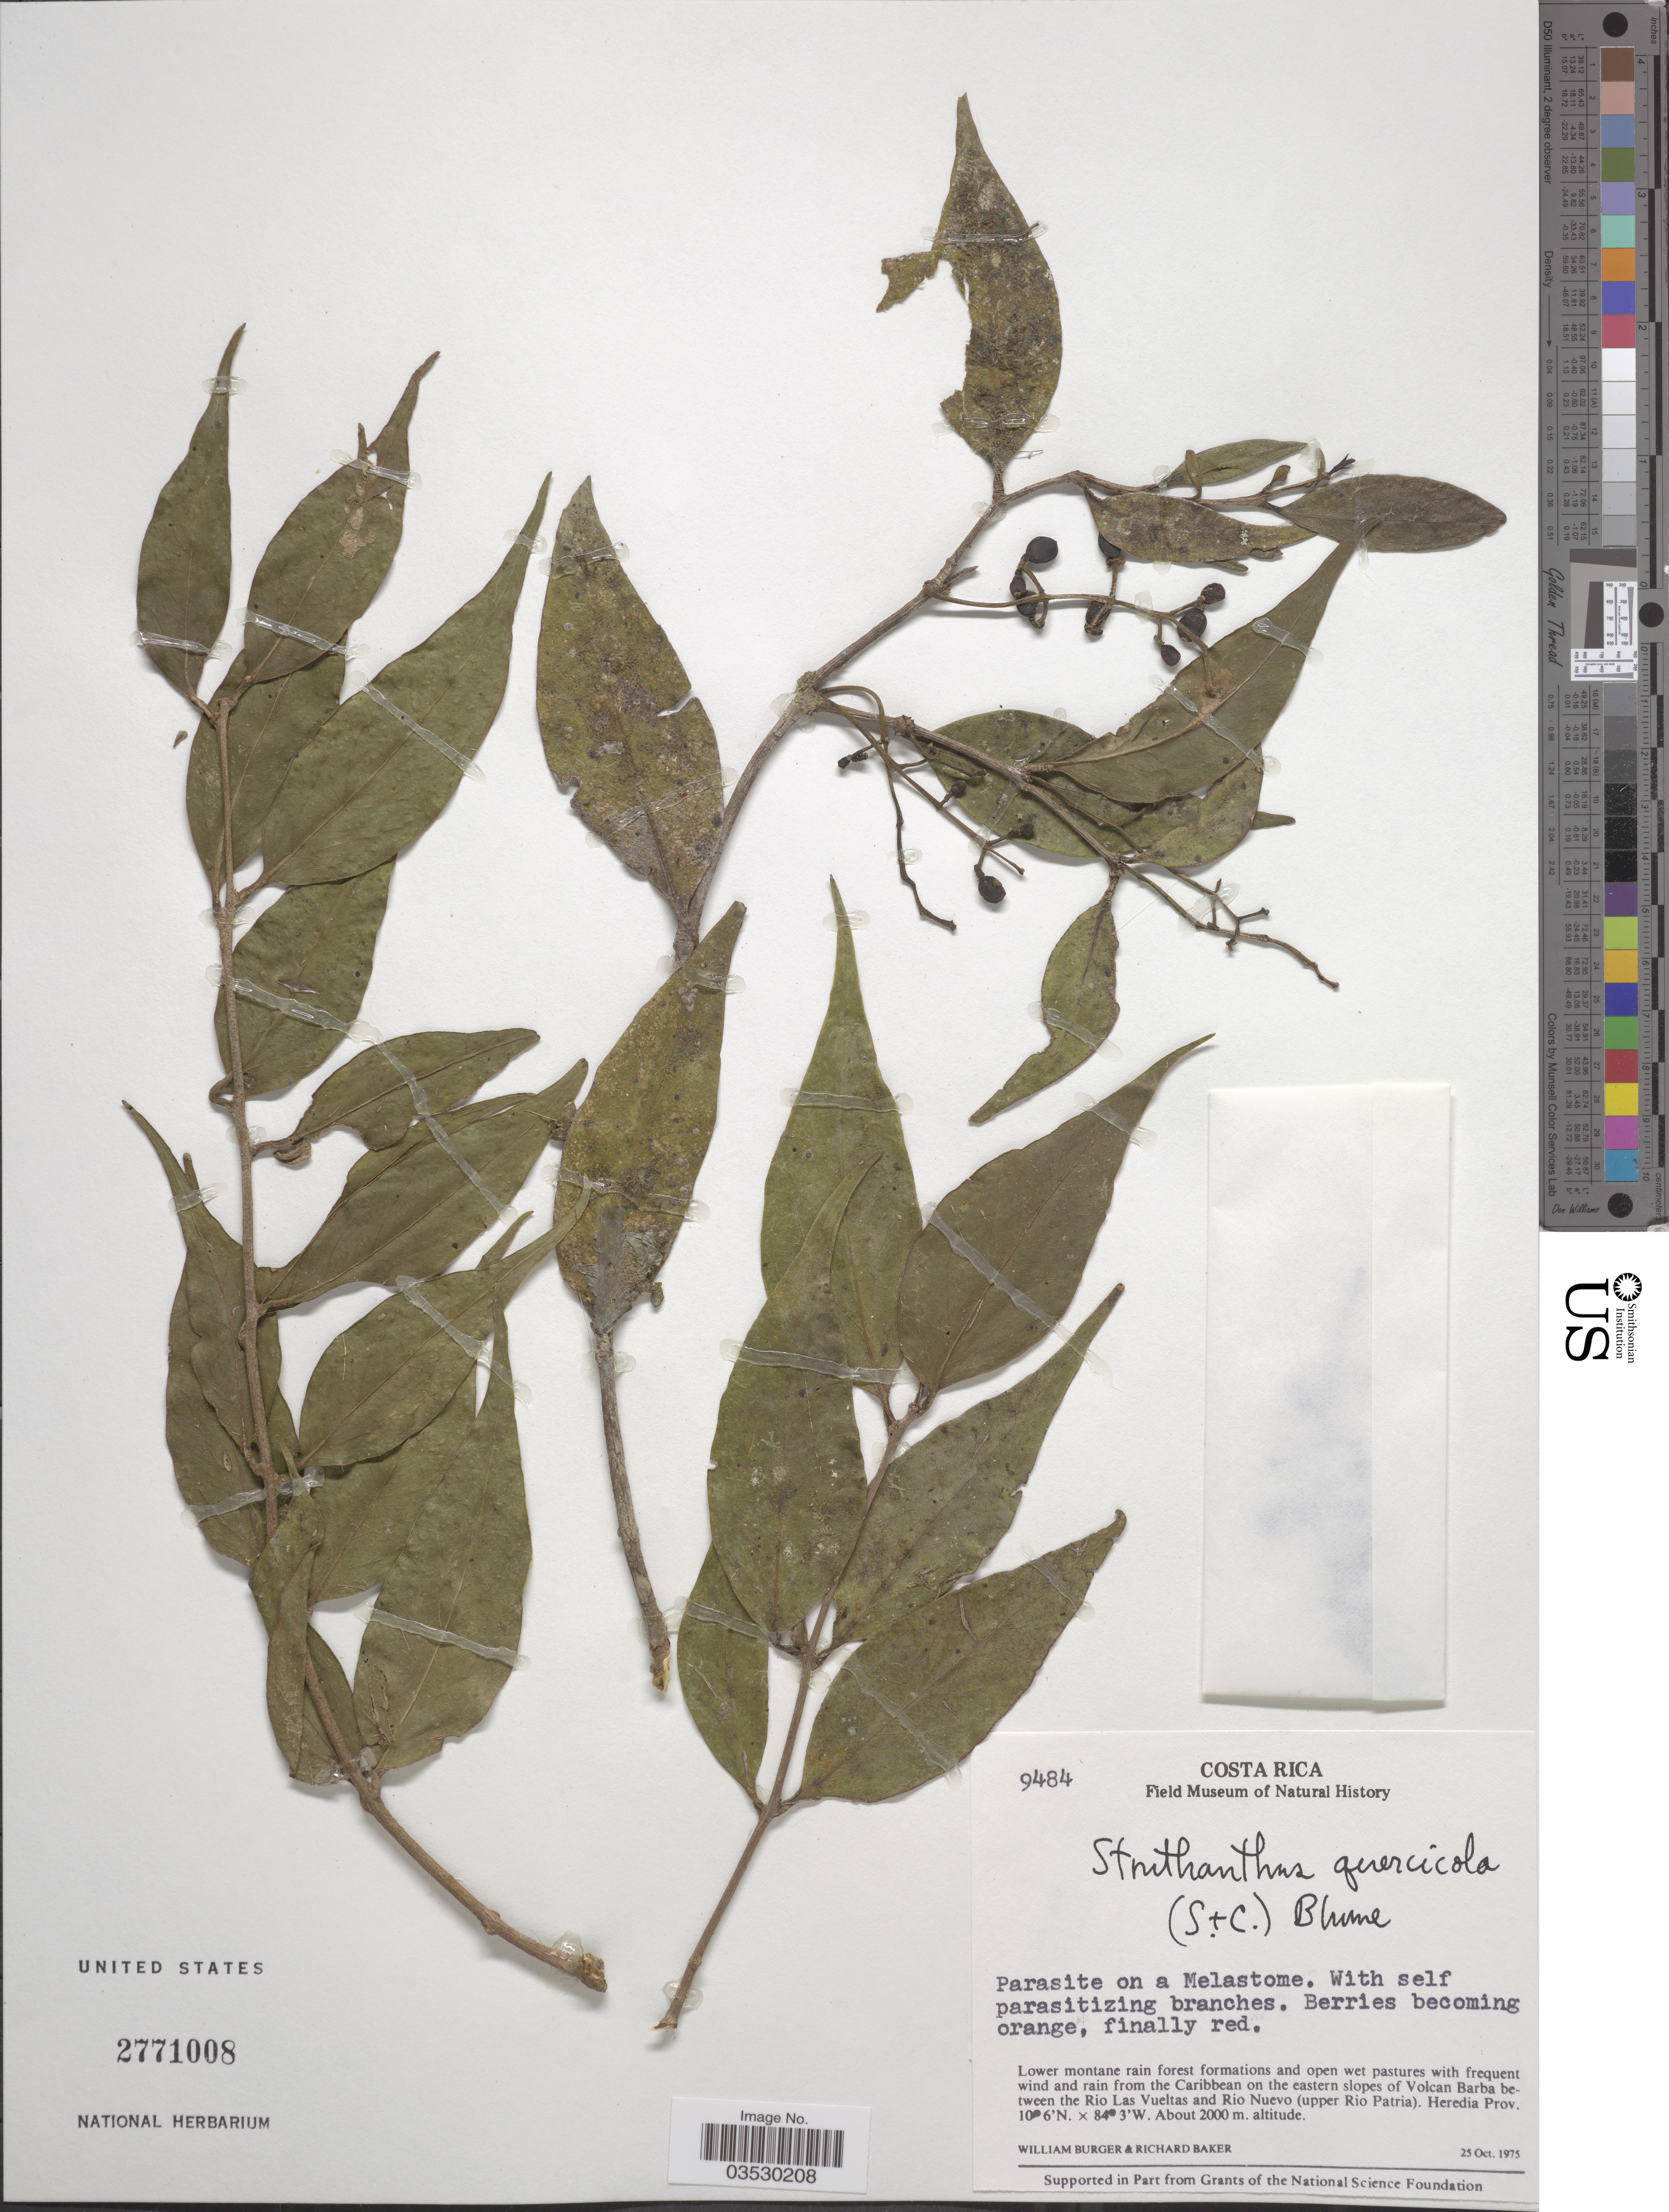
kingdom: Plantae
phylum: Tracheophyta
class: Magnoliopsida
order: Santalales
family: Loranthaceae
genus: Struthanthus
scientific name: Struthanthus quercicola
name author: (Kuijt) Cham. & Schltr.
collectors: W. Burger & R. A. Baker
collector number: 9484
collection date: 1975-10-25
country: Costa Rica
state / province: Heredia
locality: On the eastern slopes of Volcan Barba between the Rio Las Vueltas and Rio Nuevo (upper Rio Patria).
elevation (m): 2000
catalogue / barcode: US 2771008